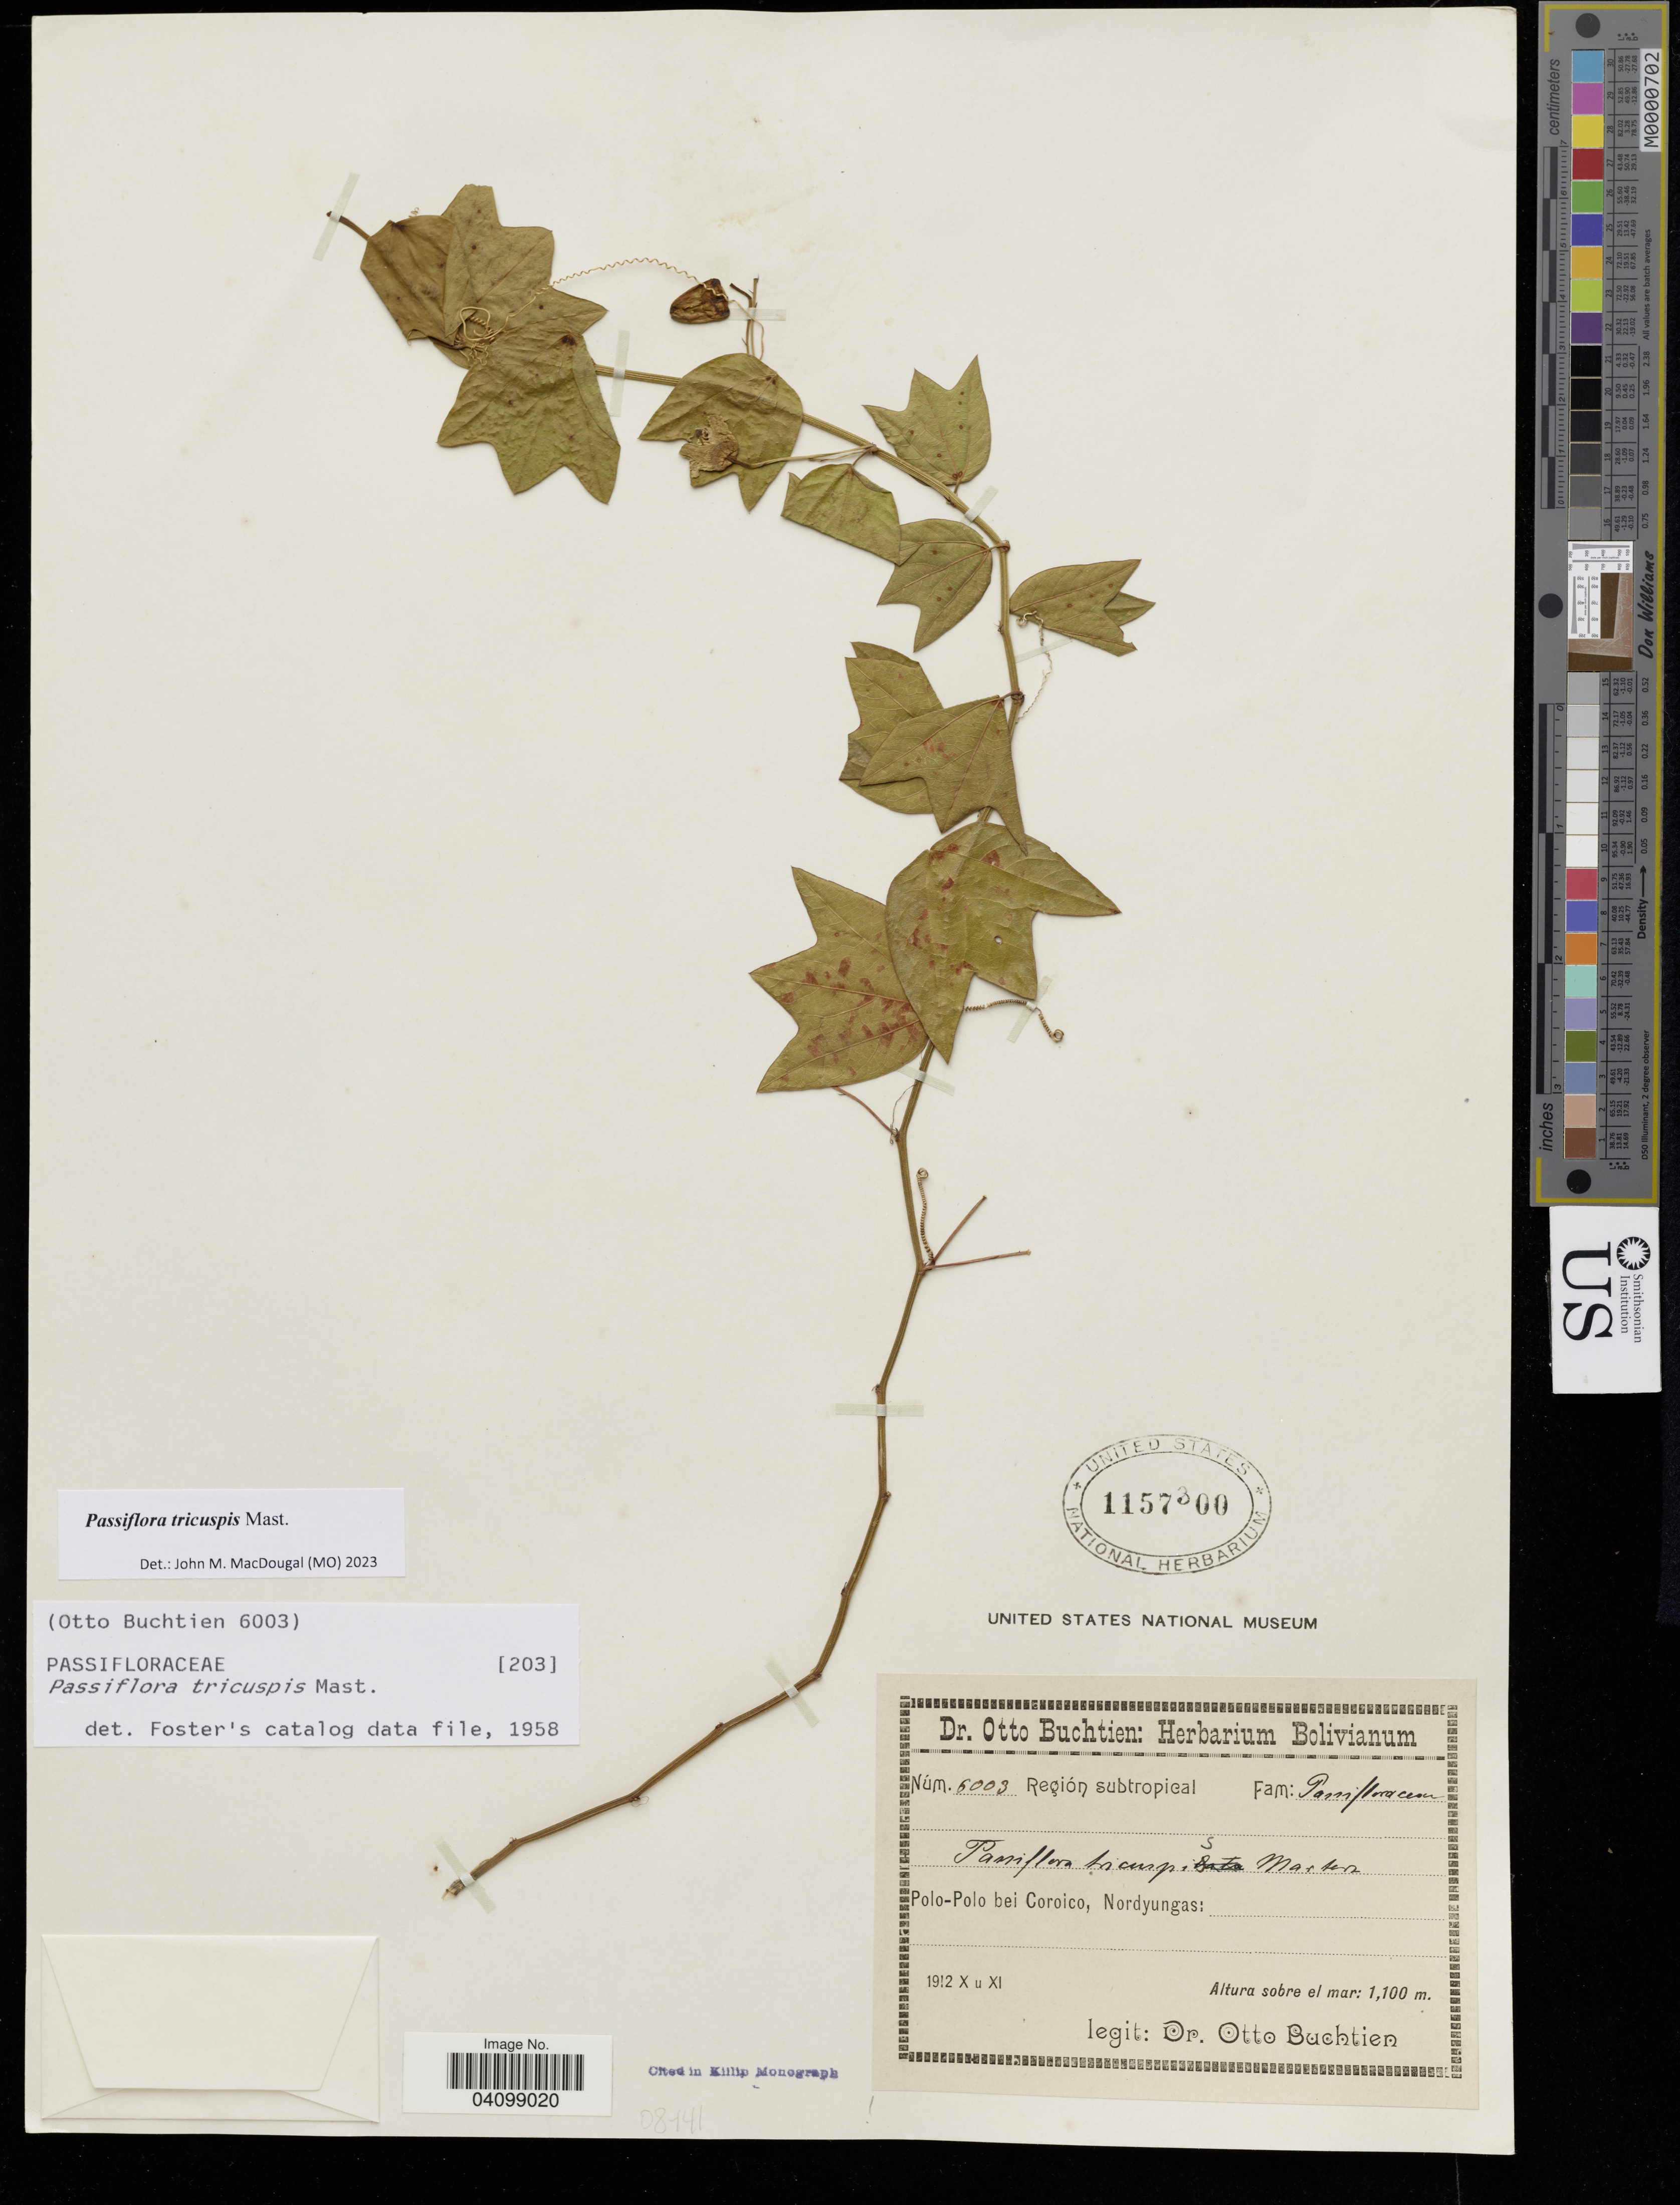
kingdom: Plantae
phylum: Tracheophyta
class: Magnoliopsida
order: Malpighiales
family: Passifloraceae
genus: Passiflora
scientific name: Passiflora tricuspis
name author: Mast.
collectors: O. Buchtien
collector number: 6003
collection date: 1912-10/1912-11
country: Bolivia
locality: Region subtropical. Polo-Polo bei Coroico, Nordyngas.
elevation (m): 1100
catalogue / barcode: US 1157300